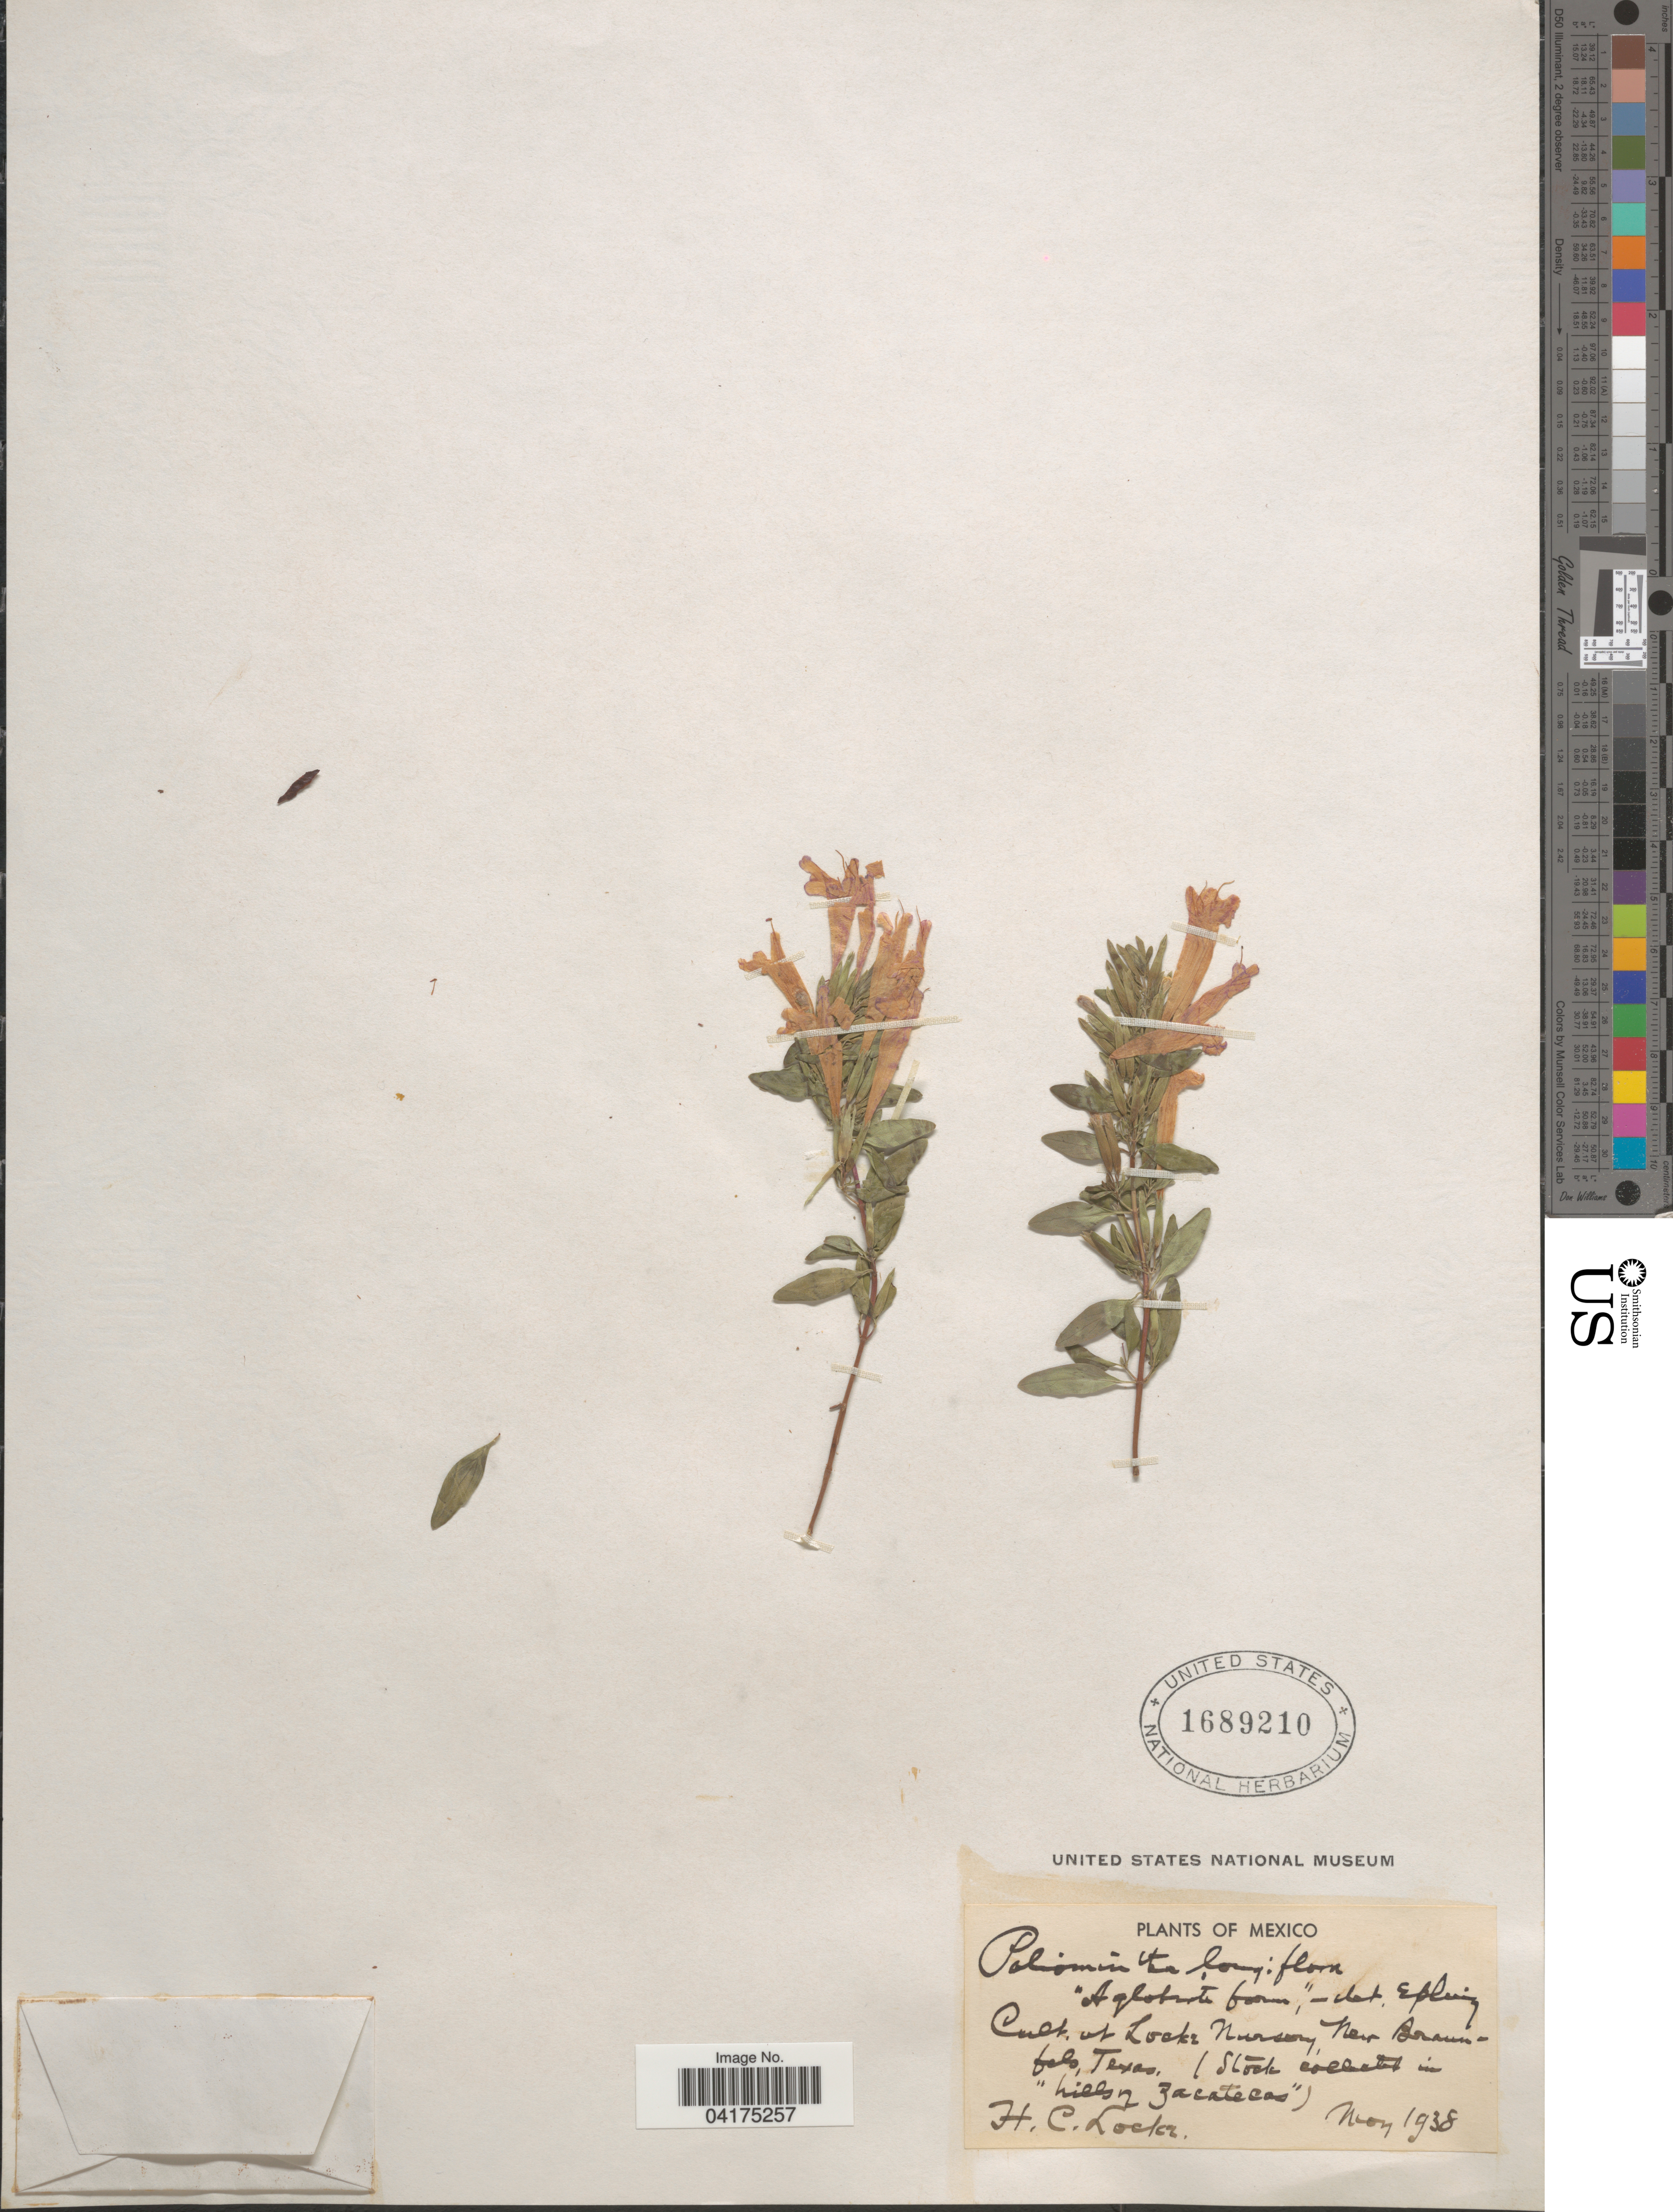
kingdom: Plantae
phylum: Tracheophyta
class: Magnoliopsida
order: Lamiales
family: Lamiaceae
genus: Poliomintha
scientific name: Poliomintha longiflora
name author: A. Gray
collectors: H. Locke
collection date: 1938-05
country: United States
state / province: Texas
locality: Cult. at Locke Nursery, New Braunfels. (Stock collected in "hills of Zacatecas").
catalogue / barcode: US 1689210